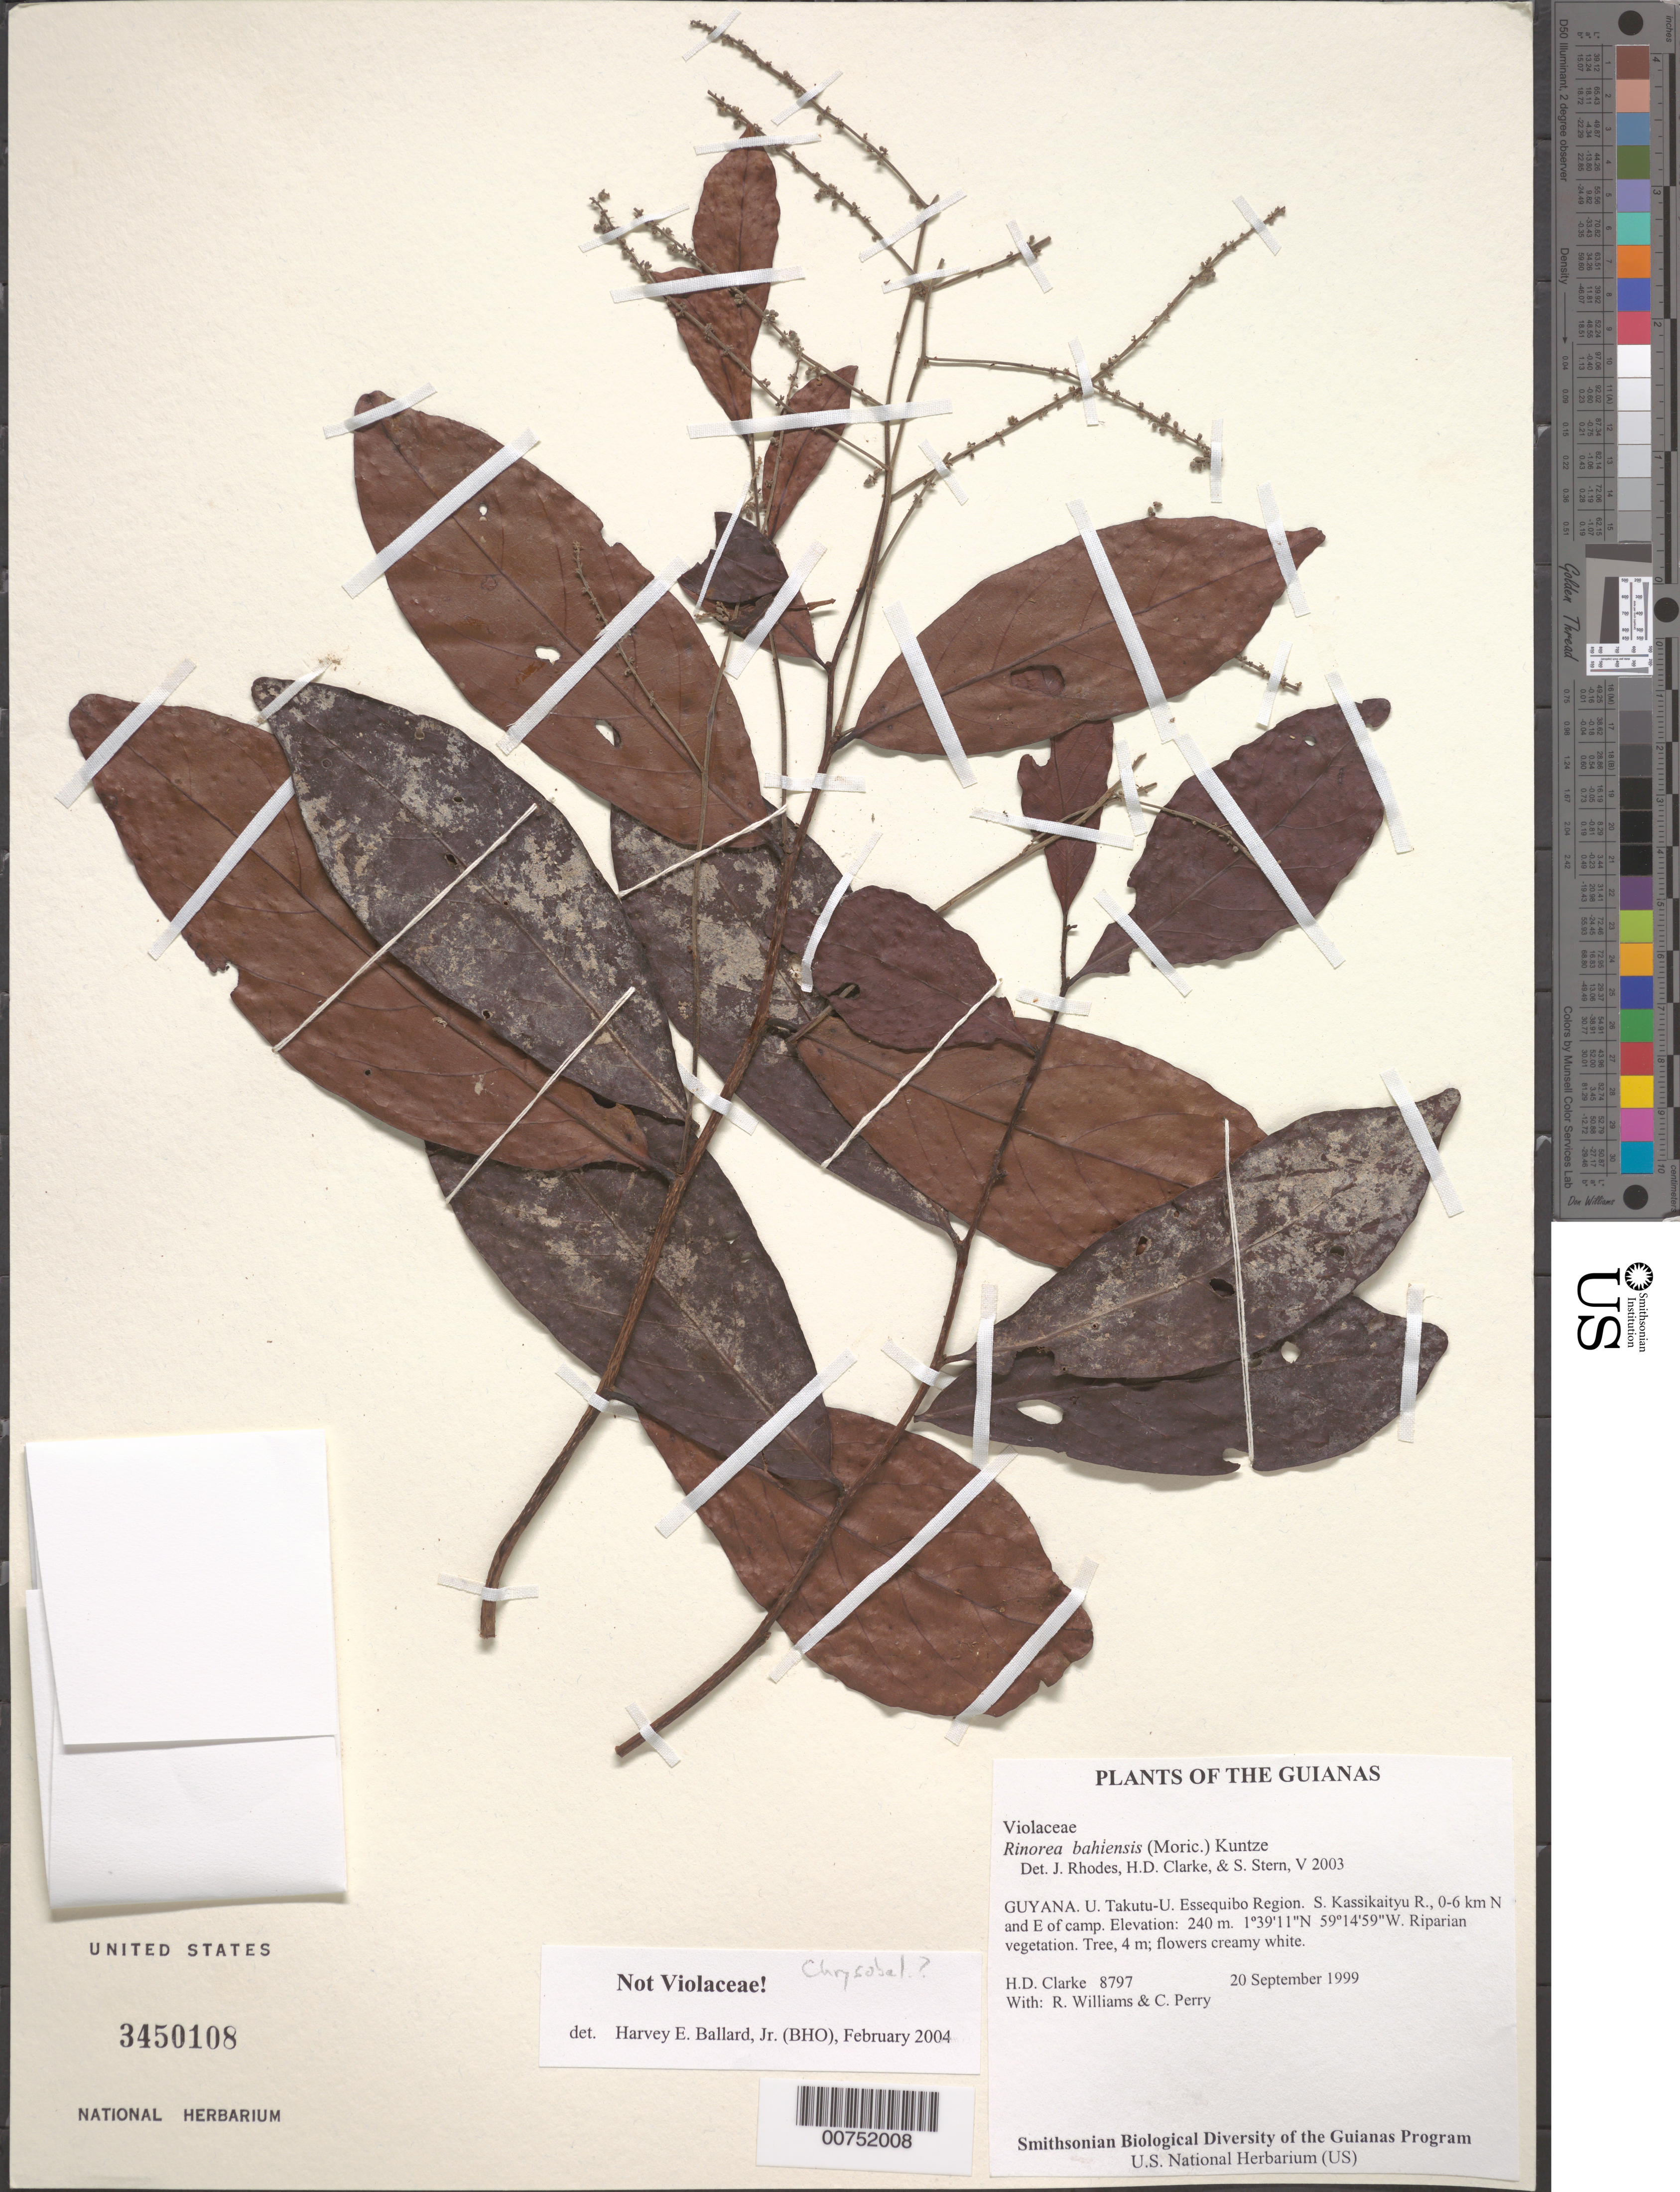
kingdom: Plantae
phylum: Tracheophyta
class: Magnoliopsida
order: Malpighiales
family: Chrysobalanaceae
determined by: Ballard, Harvey E.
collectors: H. D. Clarke, R. Williams & C. Perry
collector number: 8797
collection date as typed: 20 September 1999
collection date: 1999-09-20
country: Guyana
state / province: U. Takutu-U. Essequibo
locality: S. Kassikaityu R., 0-6 km N and E of camp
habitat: Riparian vegetation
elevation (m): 240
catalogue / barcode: US 3450108